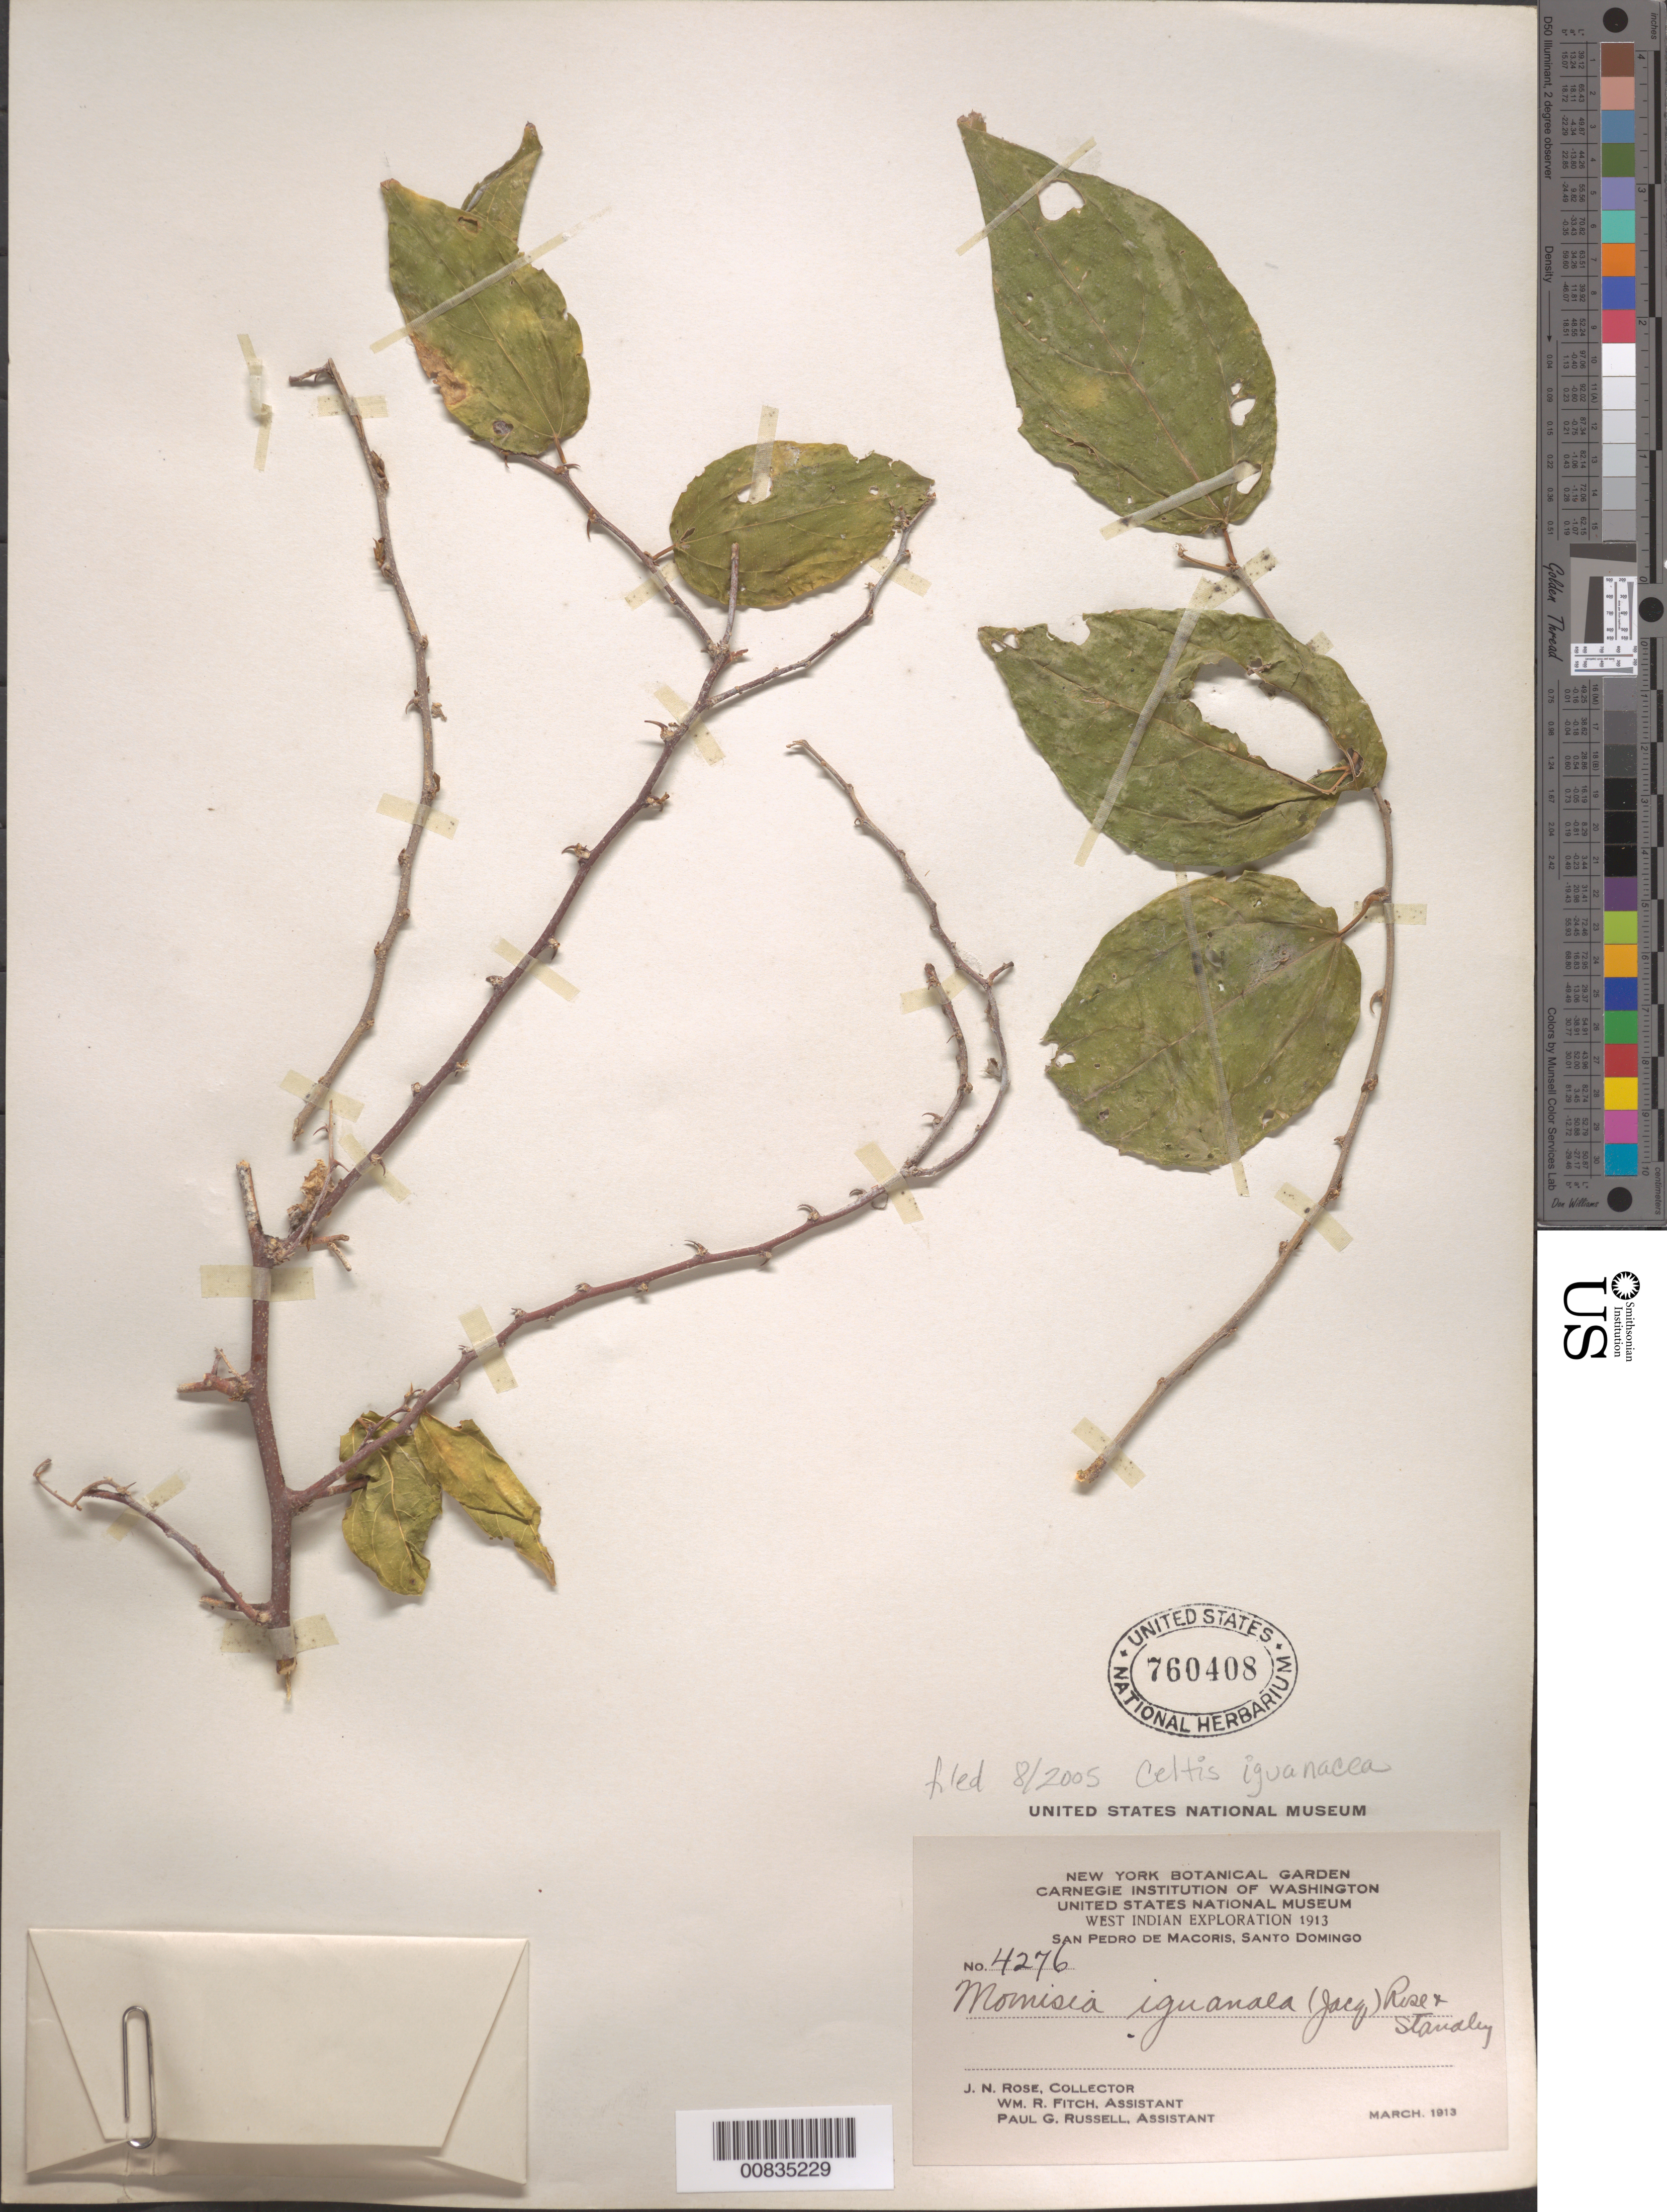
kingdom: Plantae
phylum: Tracheophyta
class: Magnoliopsida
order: Rosales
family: Cannabaceae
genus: Celtis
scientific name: Celtis iguanaea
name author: (Jacq.) Sarg.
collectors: J. N. Rose, W. R. Fitch & P. G. Russell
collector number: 4276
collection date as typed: Mar 1913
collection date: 1913-03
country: Dominican Republic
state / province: San Pedro de Macoris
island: Hispaniola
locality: San Pedro de Macoris, Santo Domingo.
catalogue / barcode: US 760408